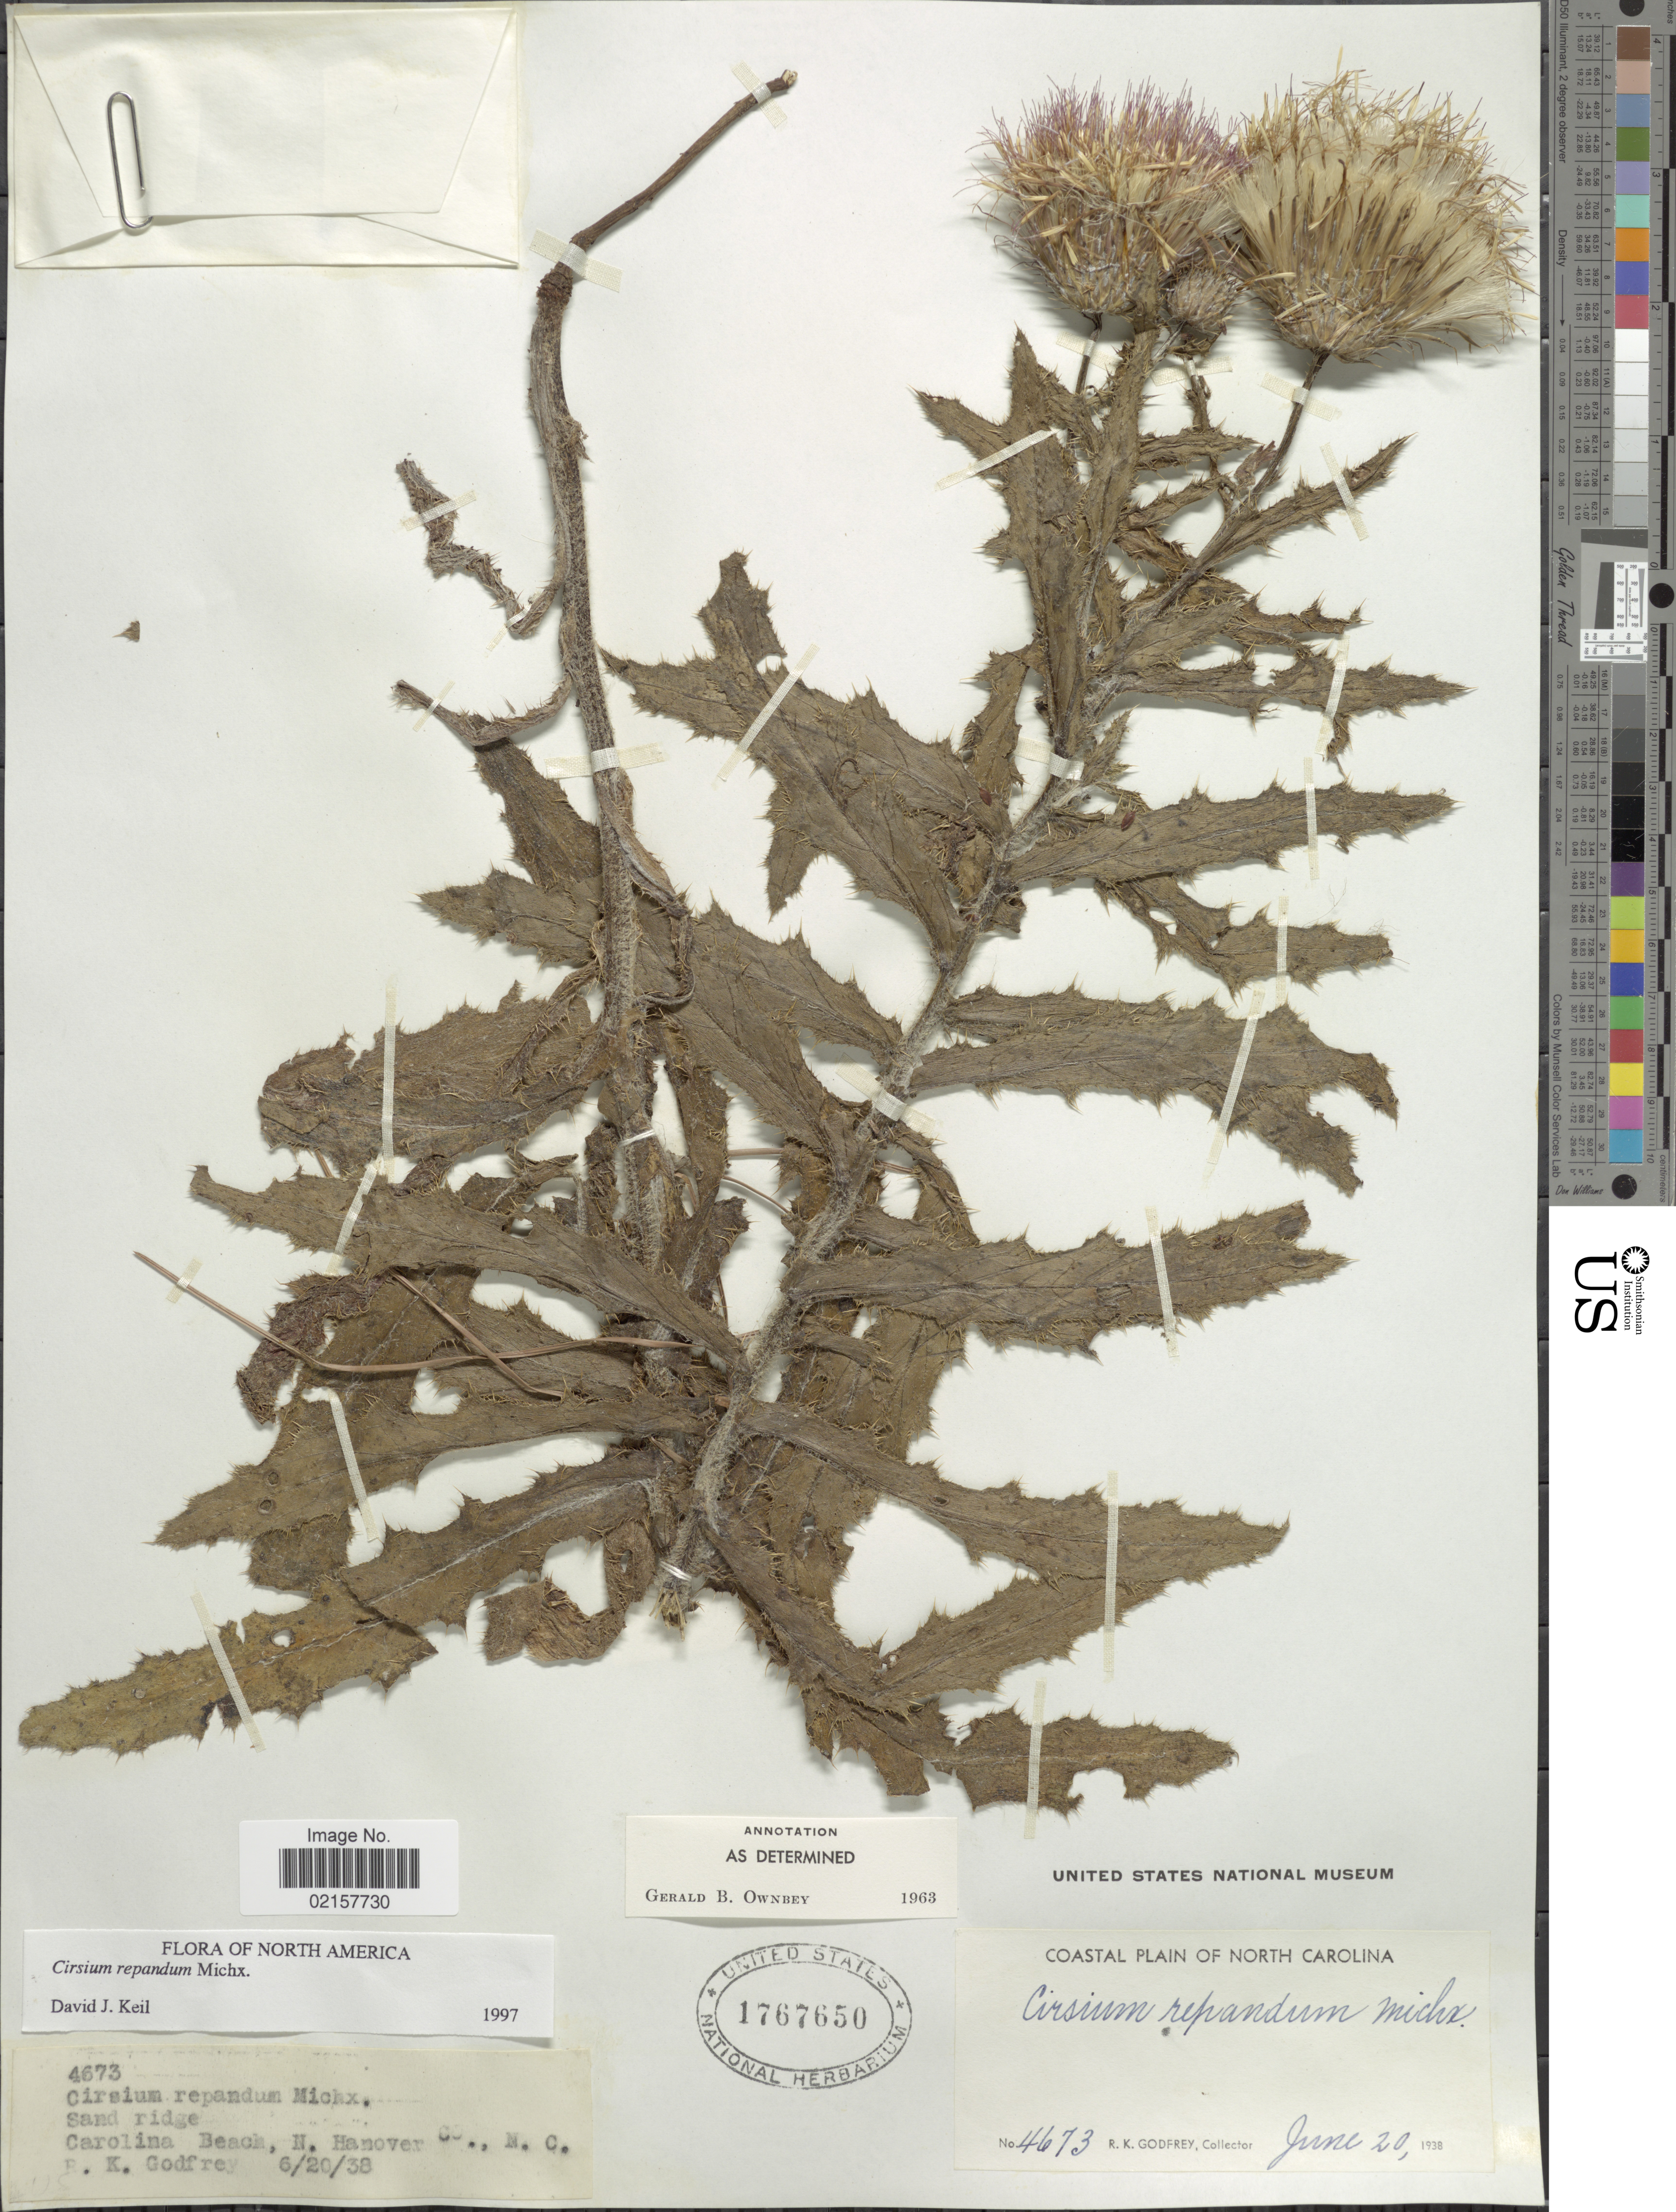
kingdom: Plantae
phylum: Tracheophyta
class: Magnoliopsida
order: Asterales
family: Asteraceae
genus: Cirsium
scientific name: Cirsium repandum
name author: Michx.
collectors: R. K. Godfrey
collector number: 4673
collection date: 1938-06-20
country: United States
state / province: North Carolina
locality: Coastal Plain, Sand ridge, Carolina Beach, N. Hanover Co.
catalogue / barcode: US 1767650